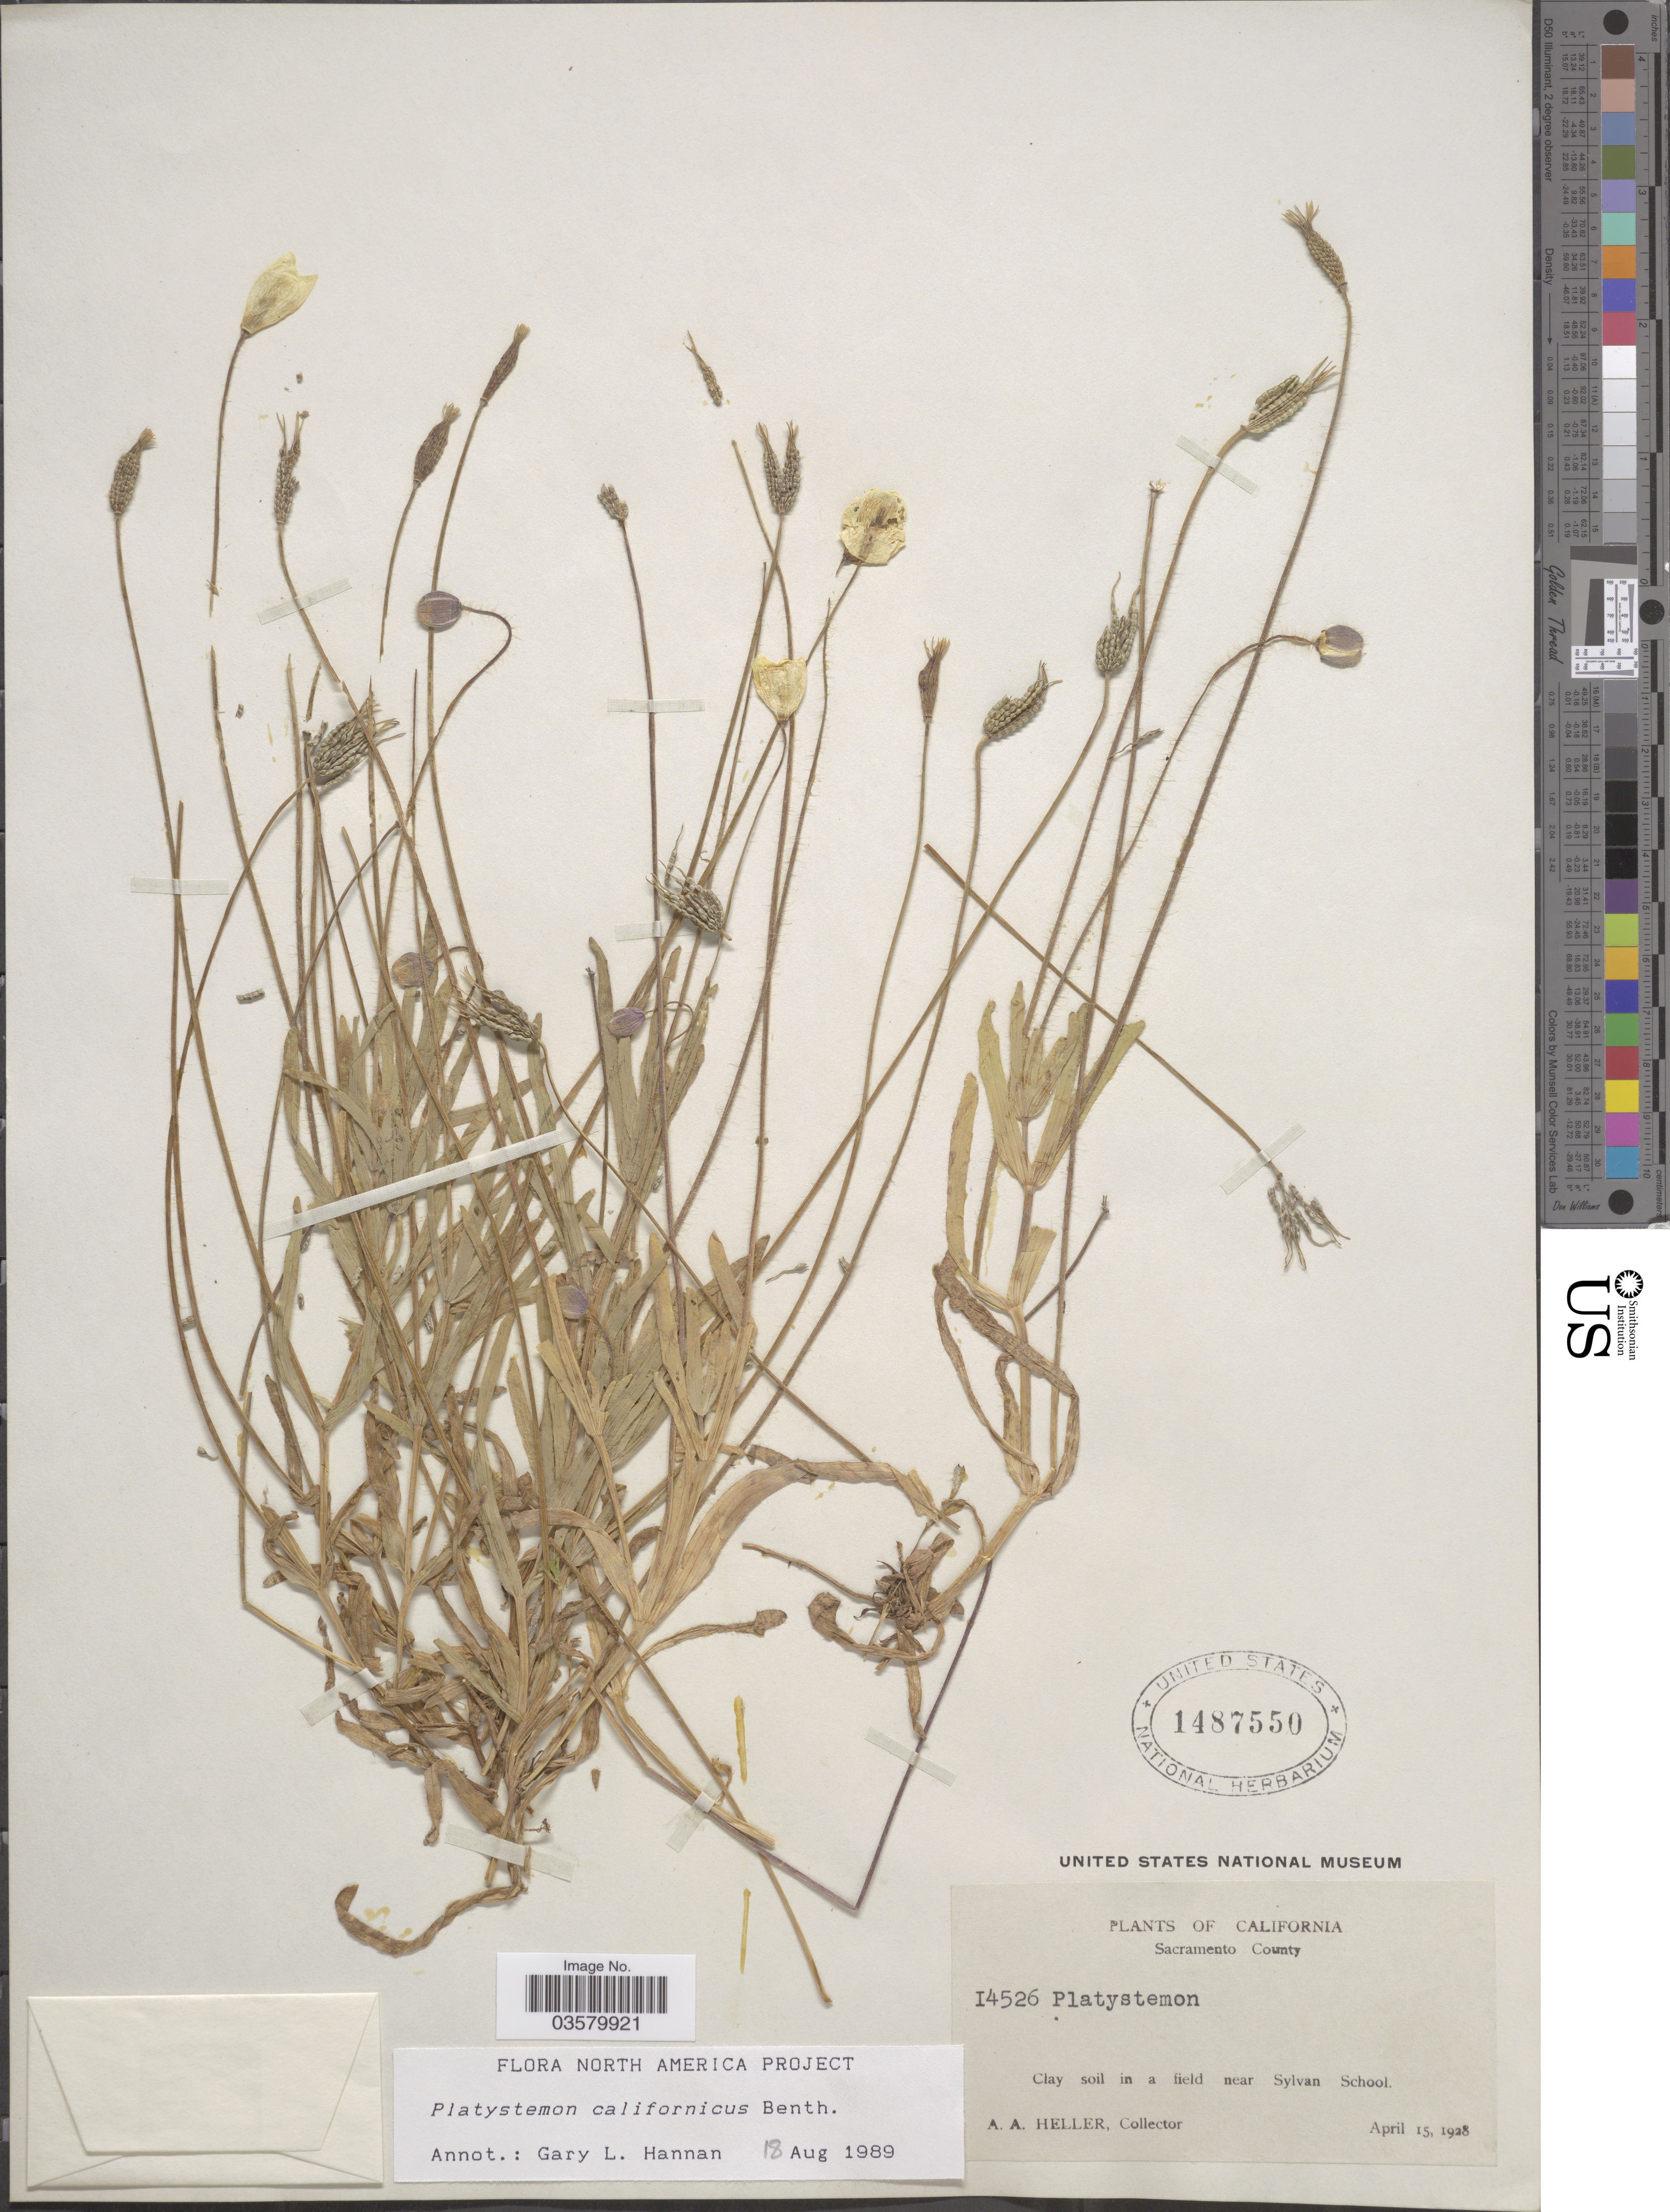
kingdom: Plantae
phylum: Tracheophyta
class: Magnoliopsida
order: Ranunculales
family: Papaveraceae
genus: Platystemon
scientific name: Platystemon californicus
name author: Benth.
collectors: A. A. Heller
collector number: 14526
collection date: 1928-04-15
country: United States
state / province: California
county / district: Sacramento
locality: Sacramento County. Near Sylvan School.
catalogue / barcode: US 1487550